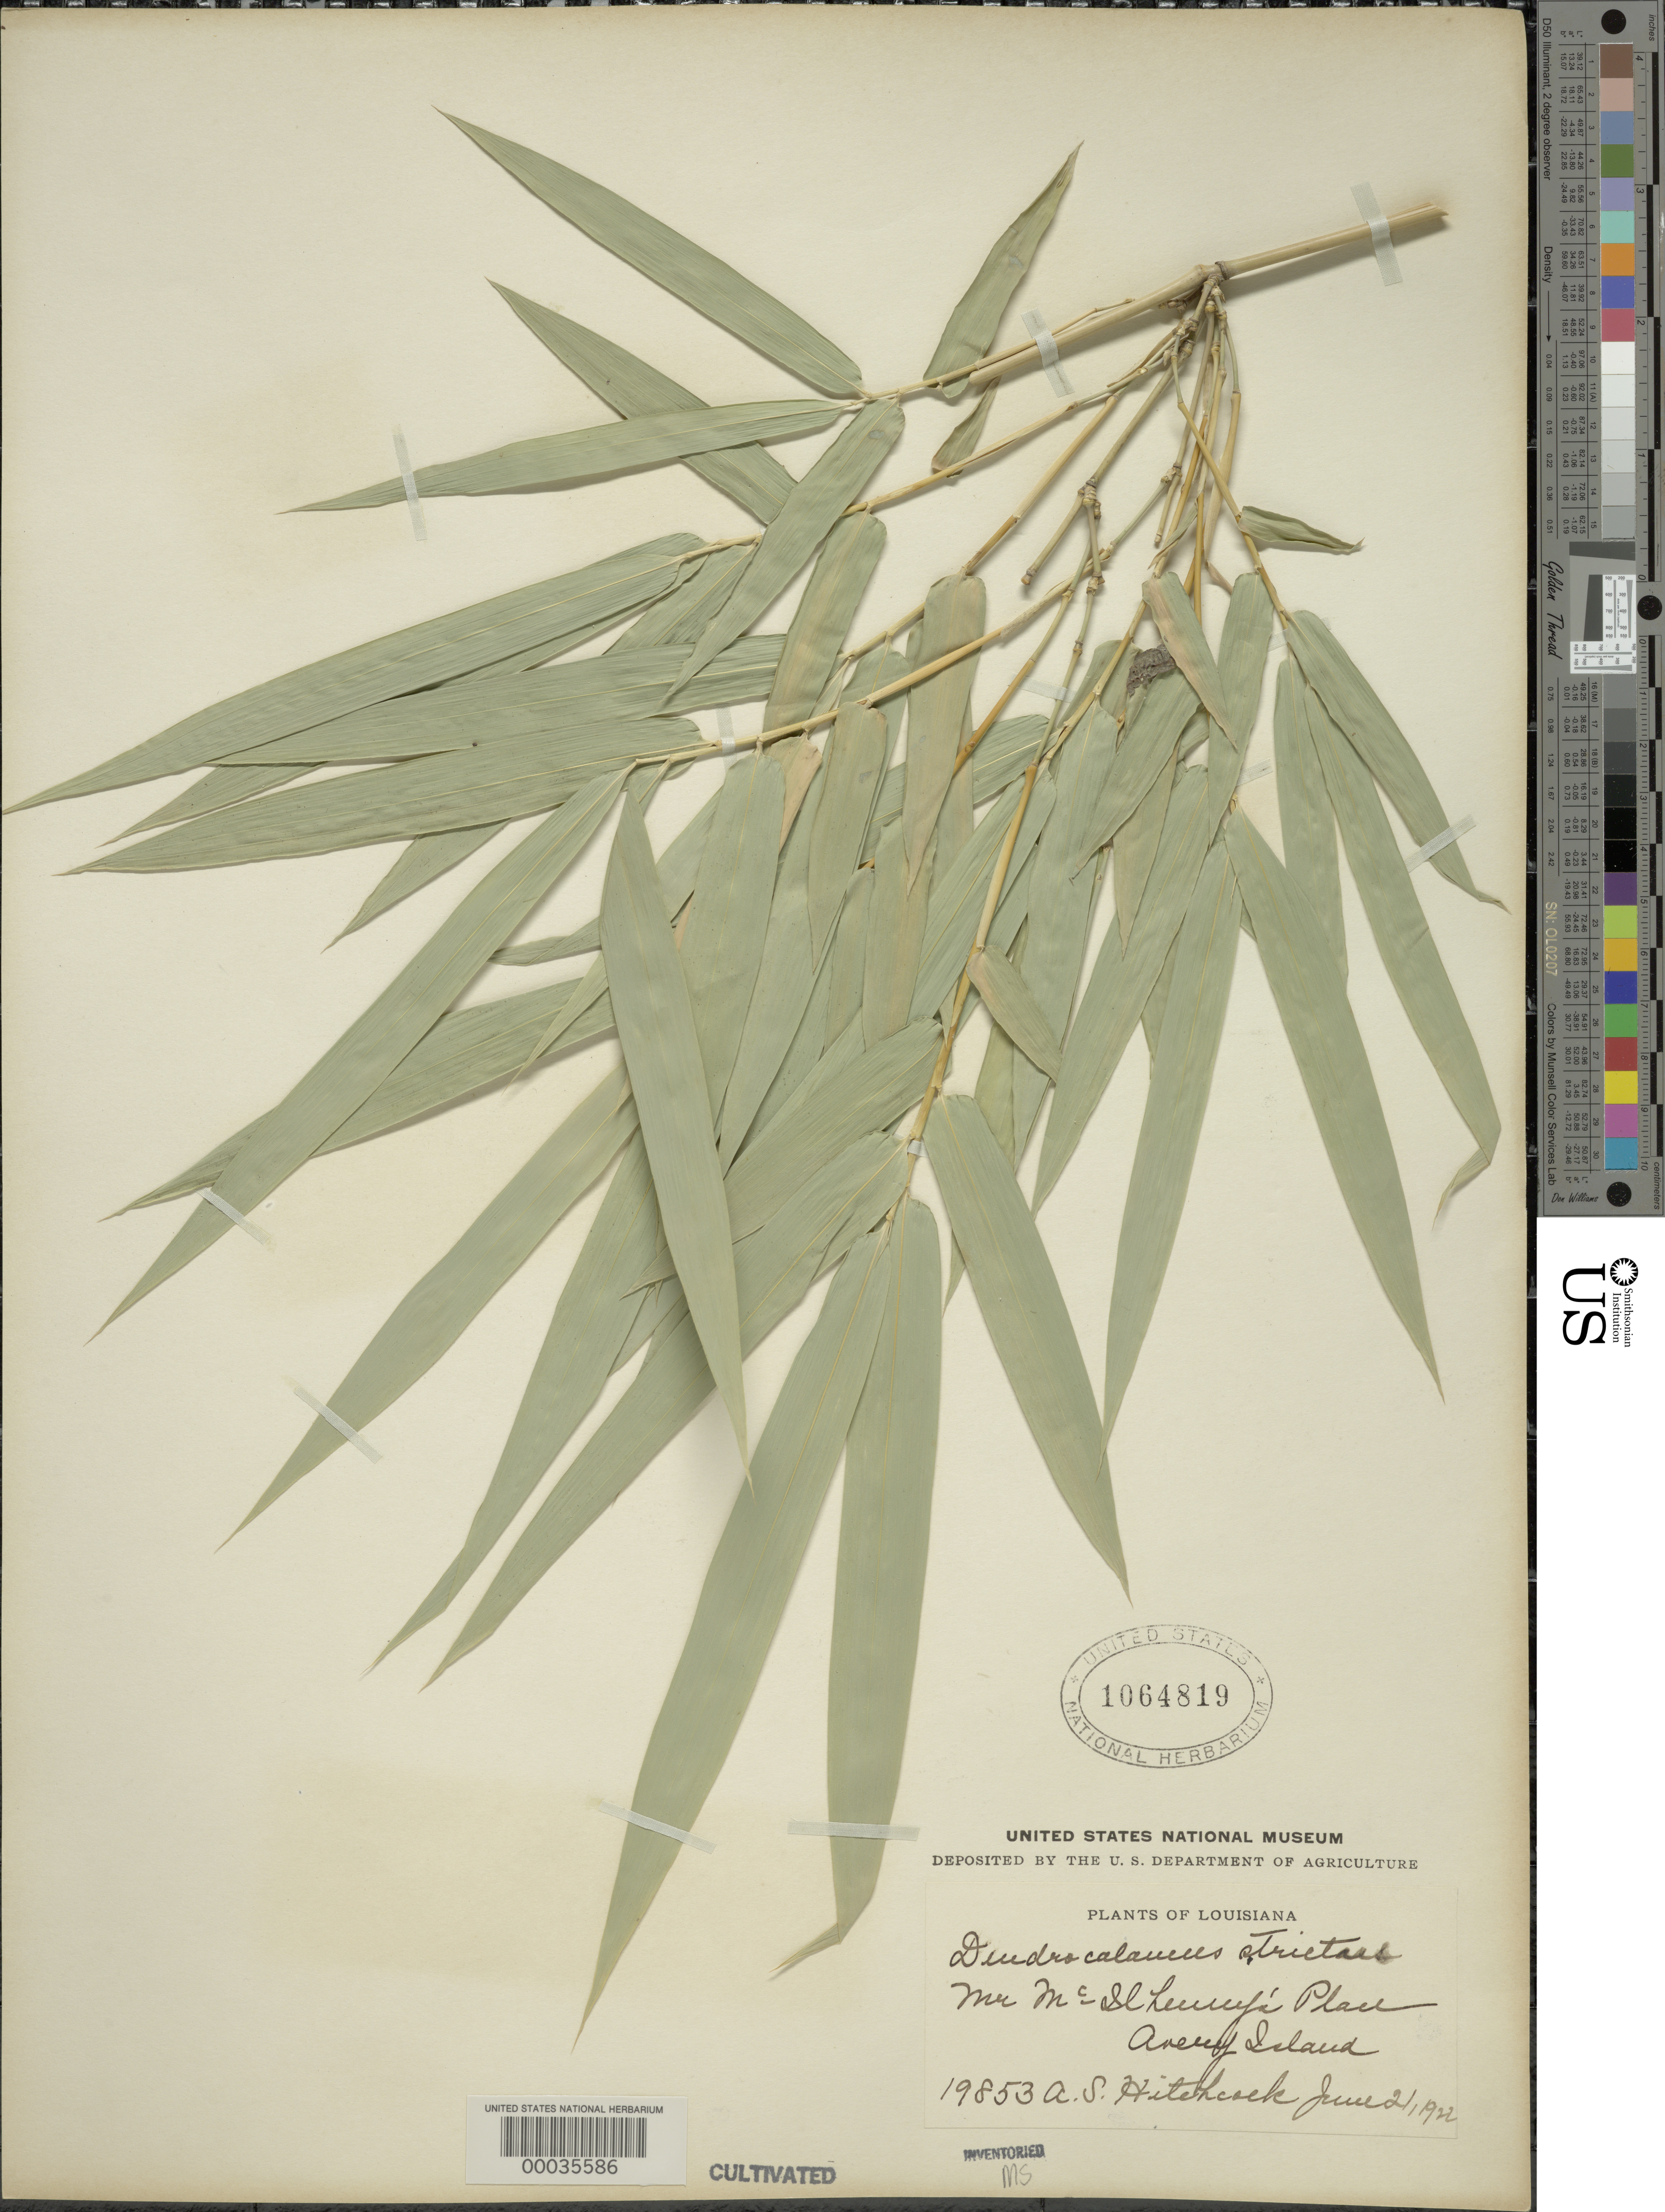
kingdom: Plantae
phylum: Tracheophyta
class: Liliopsida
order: Poales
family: Poaceae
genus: Dendrocalamus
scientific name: Dendrocalamus strictus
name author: (Roxb.) Nees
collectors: A. S. Hitchcock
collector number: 19853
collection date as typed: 21 Jun 1922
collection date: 1922-06-21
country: United States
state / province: Louisiana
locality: Avery island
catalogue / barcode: US 1064819